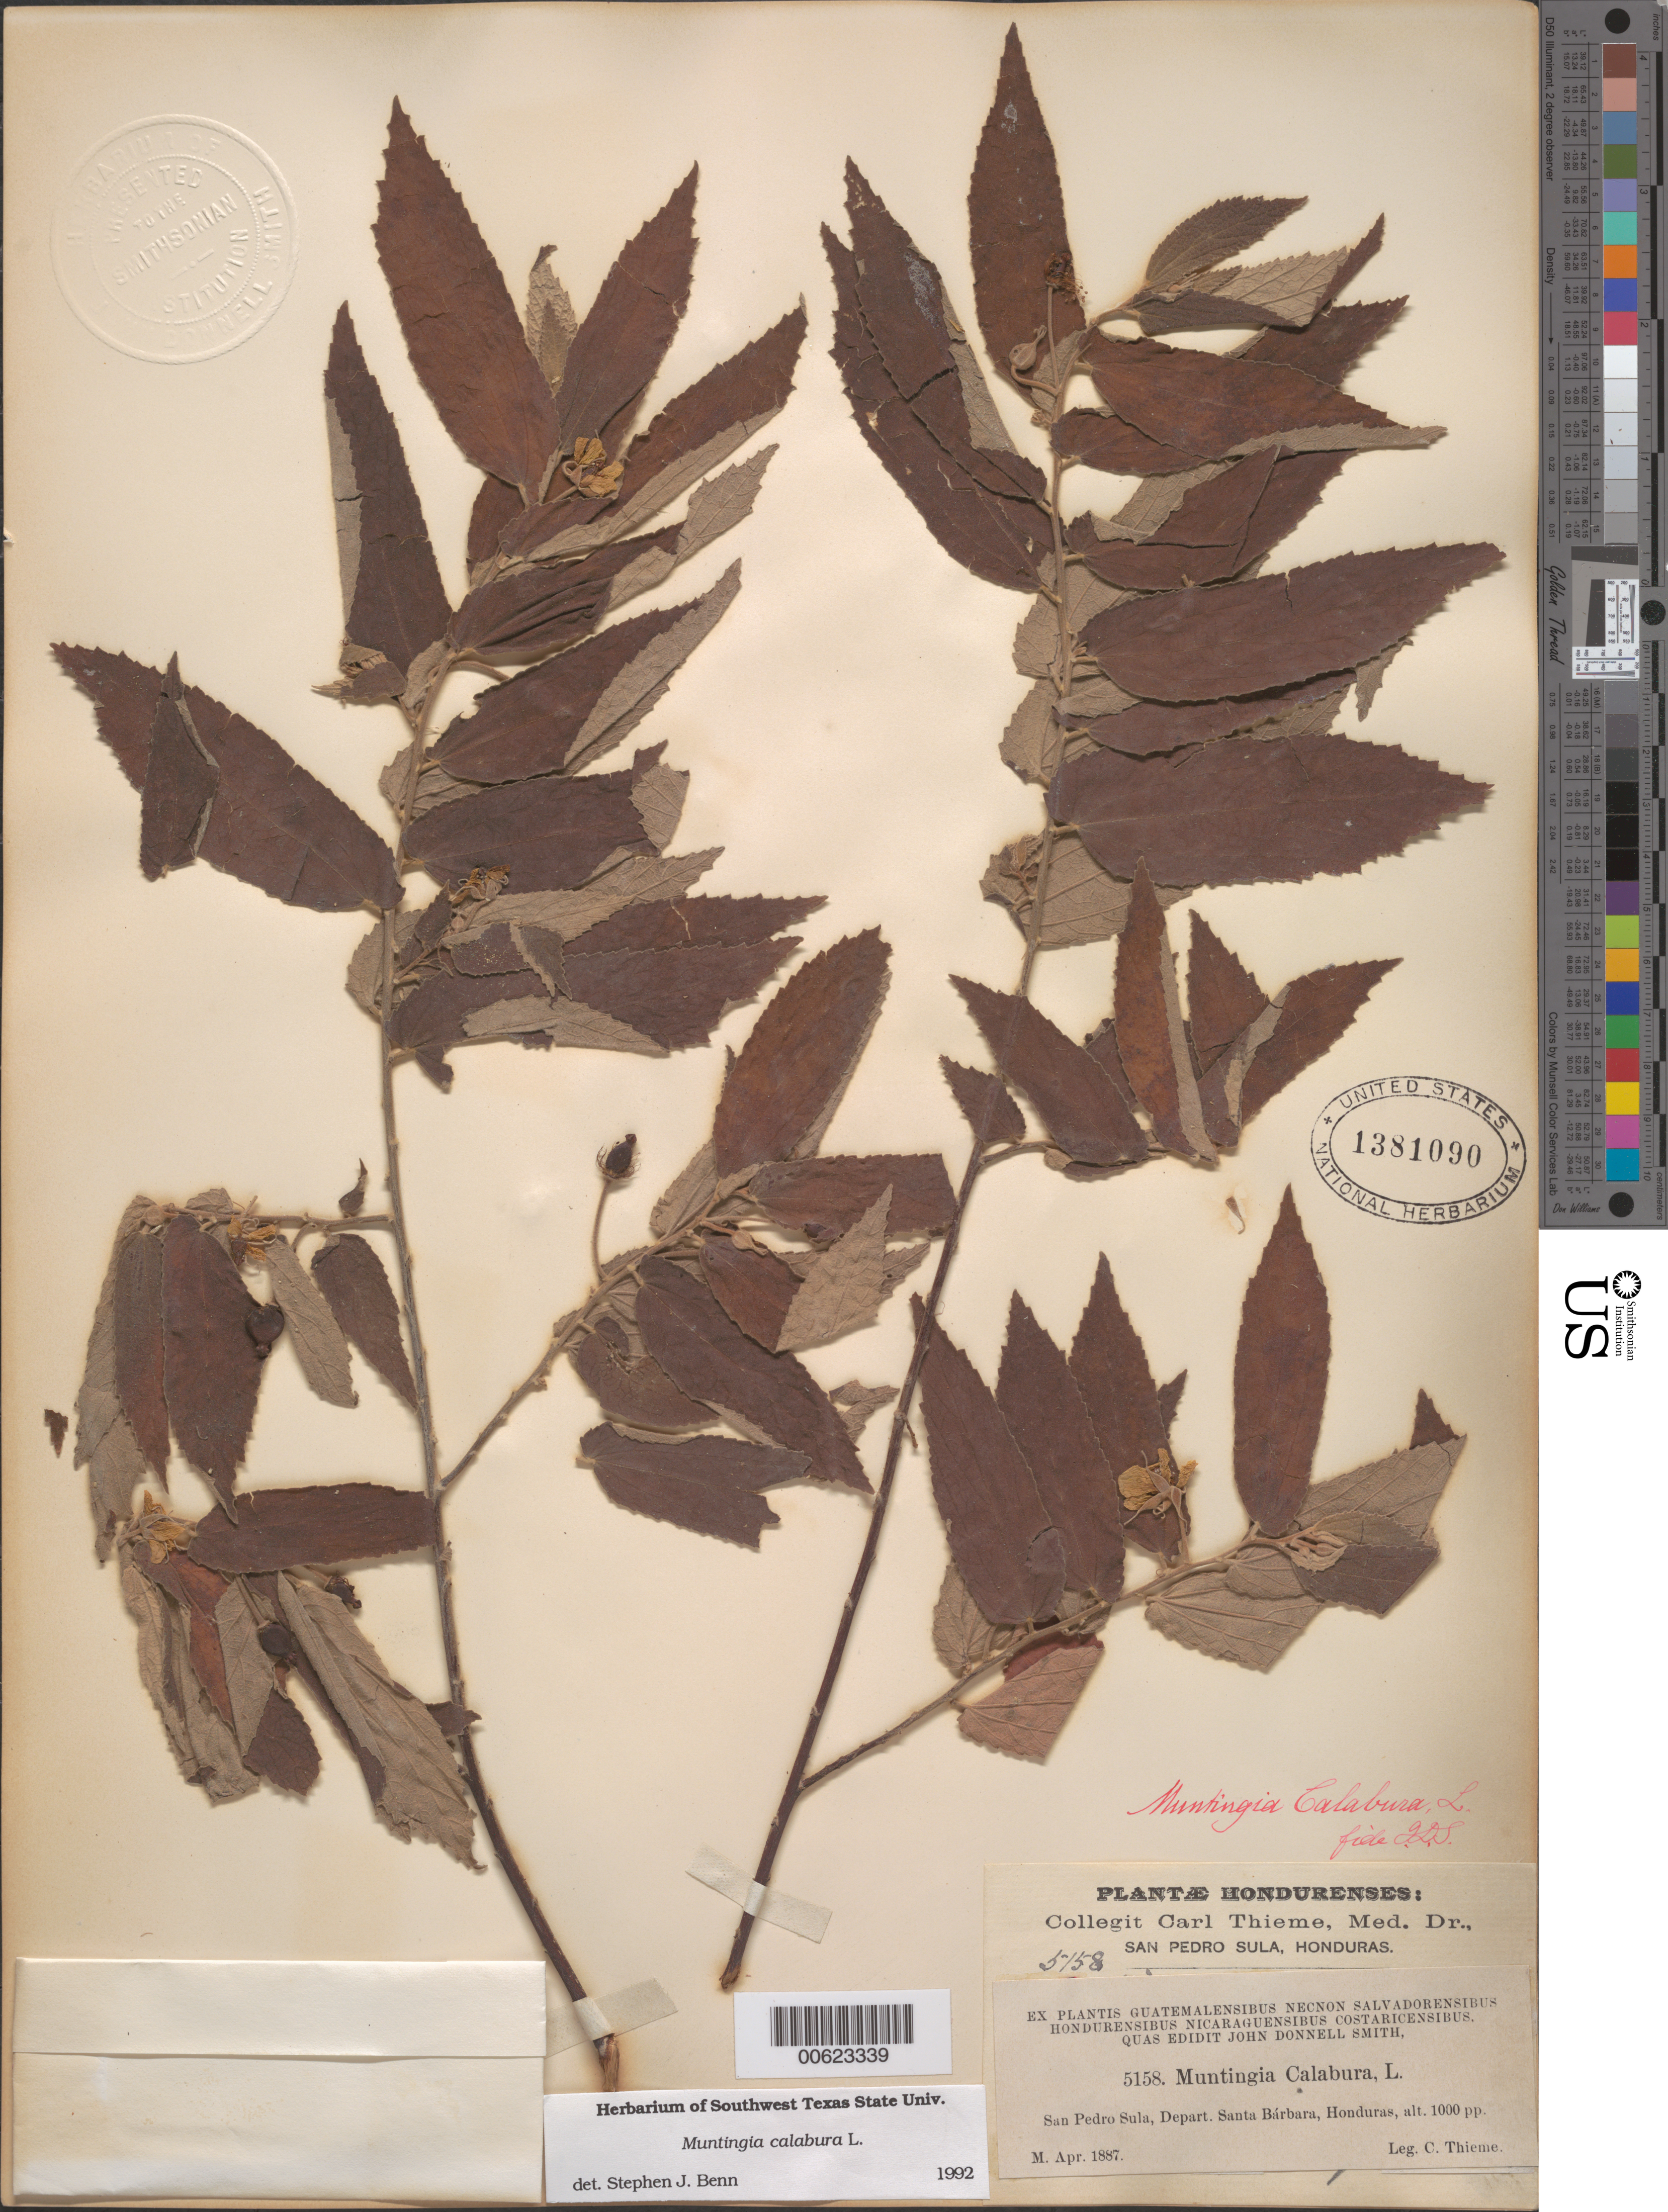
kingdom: Plantae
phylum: Tracheophyta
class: Magnoliopsida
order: Malvales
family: Muntingiaceae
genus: Muntingia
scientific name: Muntingia calabura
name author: L.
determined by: Benn, S. J.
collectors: C. Thieme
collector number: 5158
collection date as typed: Apr 1887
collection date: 1887-04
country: Honduras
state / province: Santa Bárbara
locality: San Pedro Sula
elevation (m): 305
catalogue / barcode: US 1381090